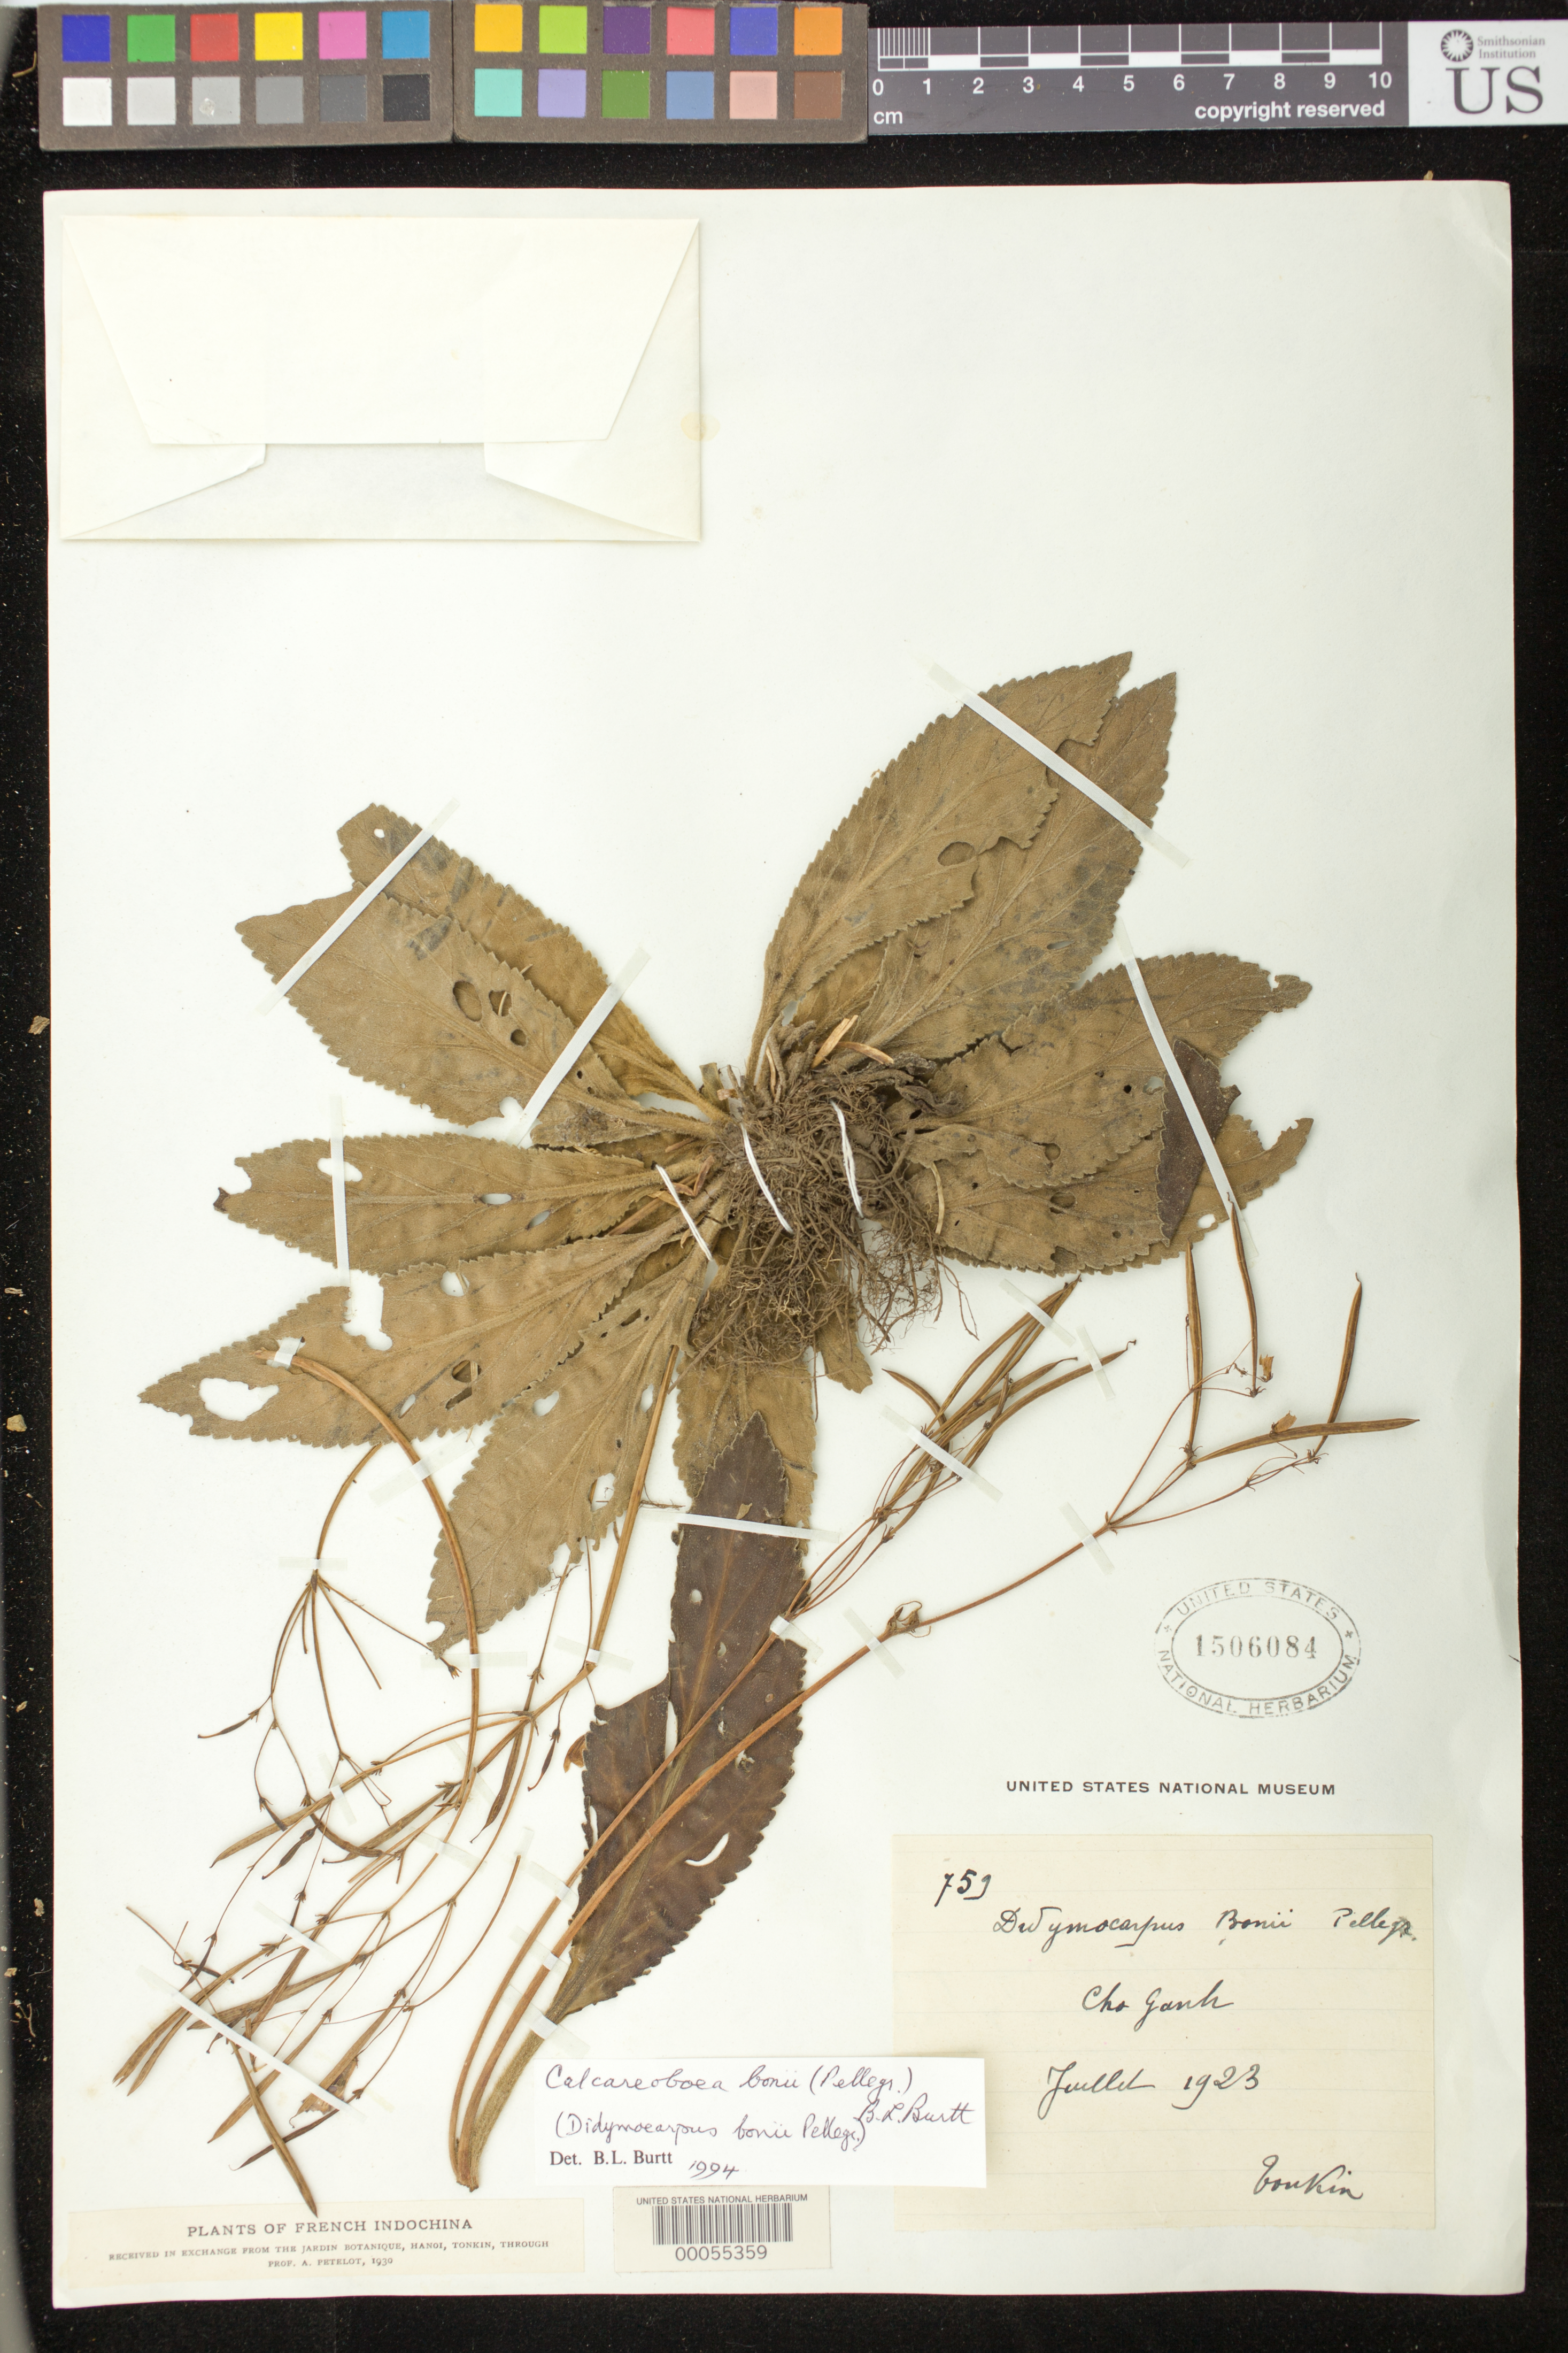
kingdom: Plantae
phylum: Tracheophyta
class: Magnoliopsida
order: Lamiales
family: Gesneriaceae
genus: Didymocarpus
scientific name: Didymocarpus bonii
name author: Pellegr.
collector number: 159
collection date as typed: Jul 1923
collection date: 1923-07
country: Vietnam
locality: Cho ganh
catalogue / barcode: US 1506084